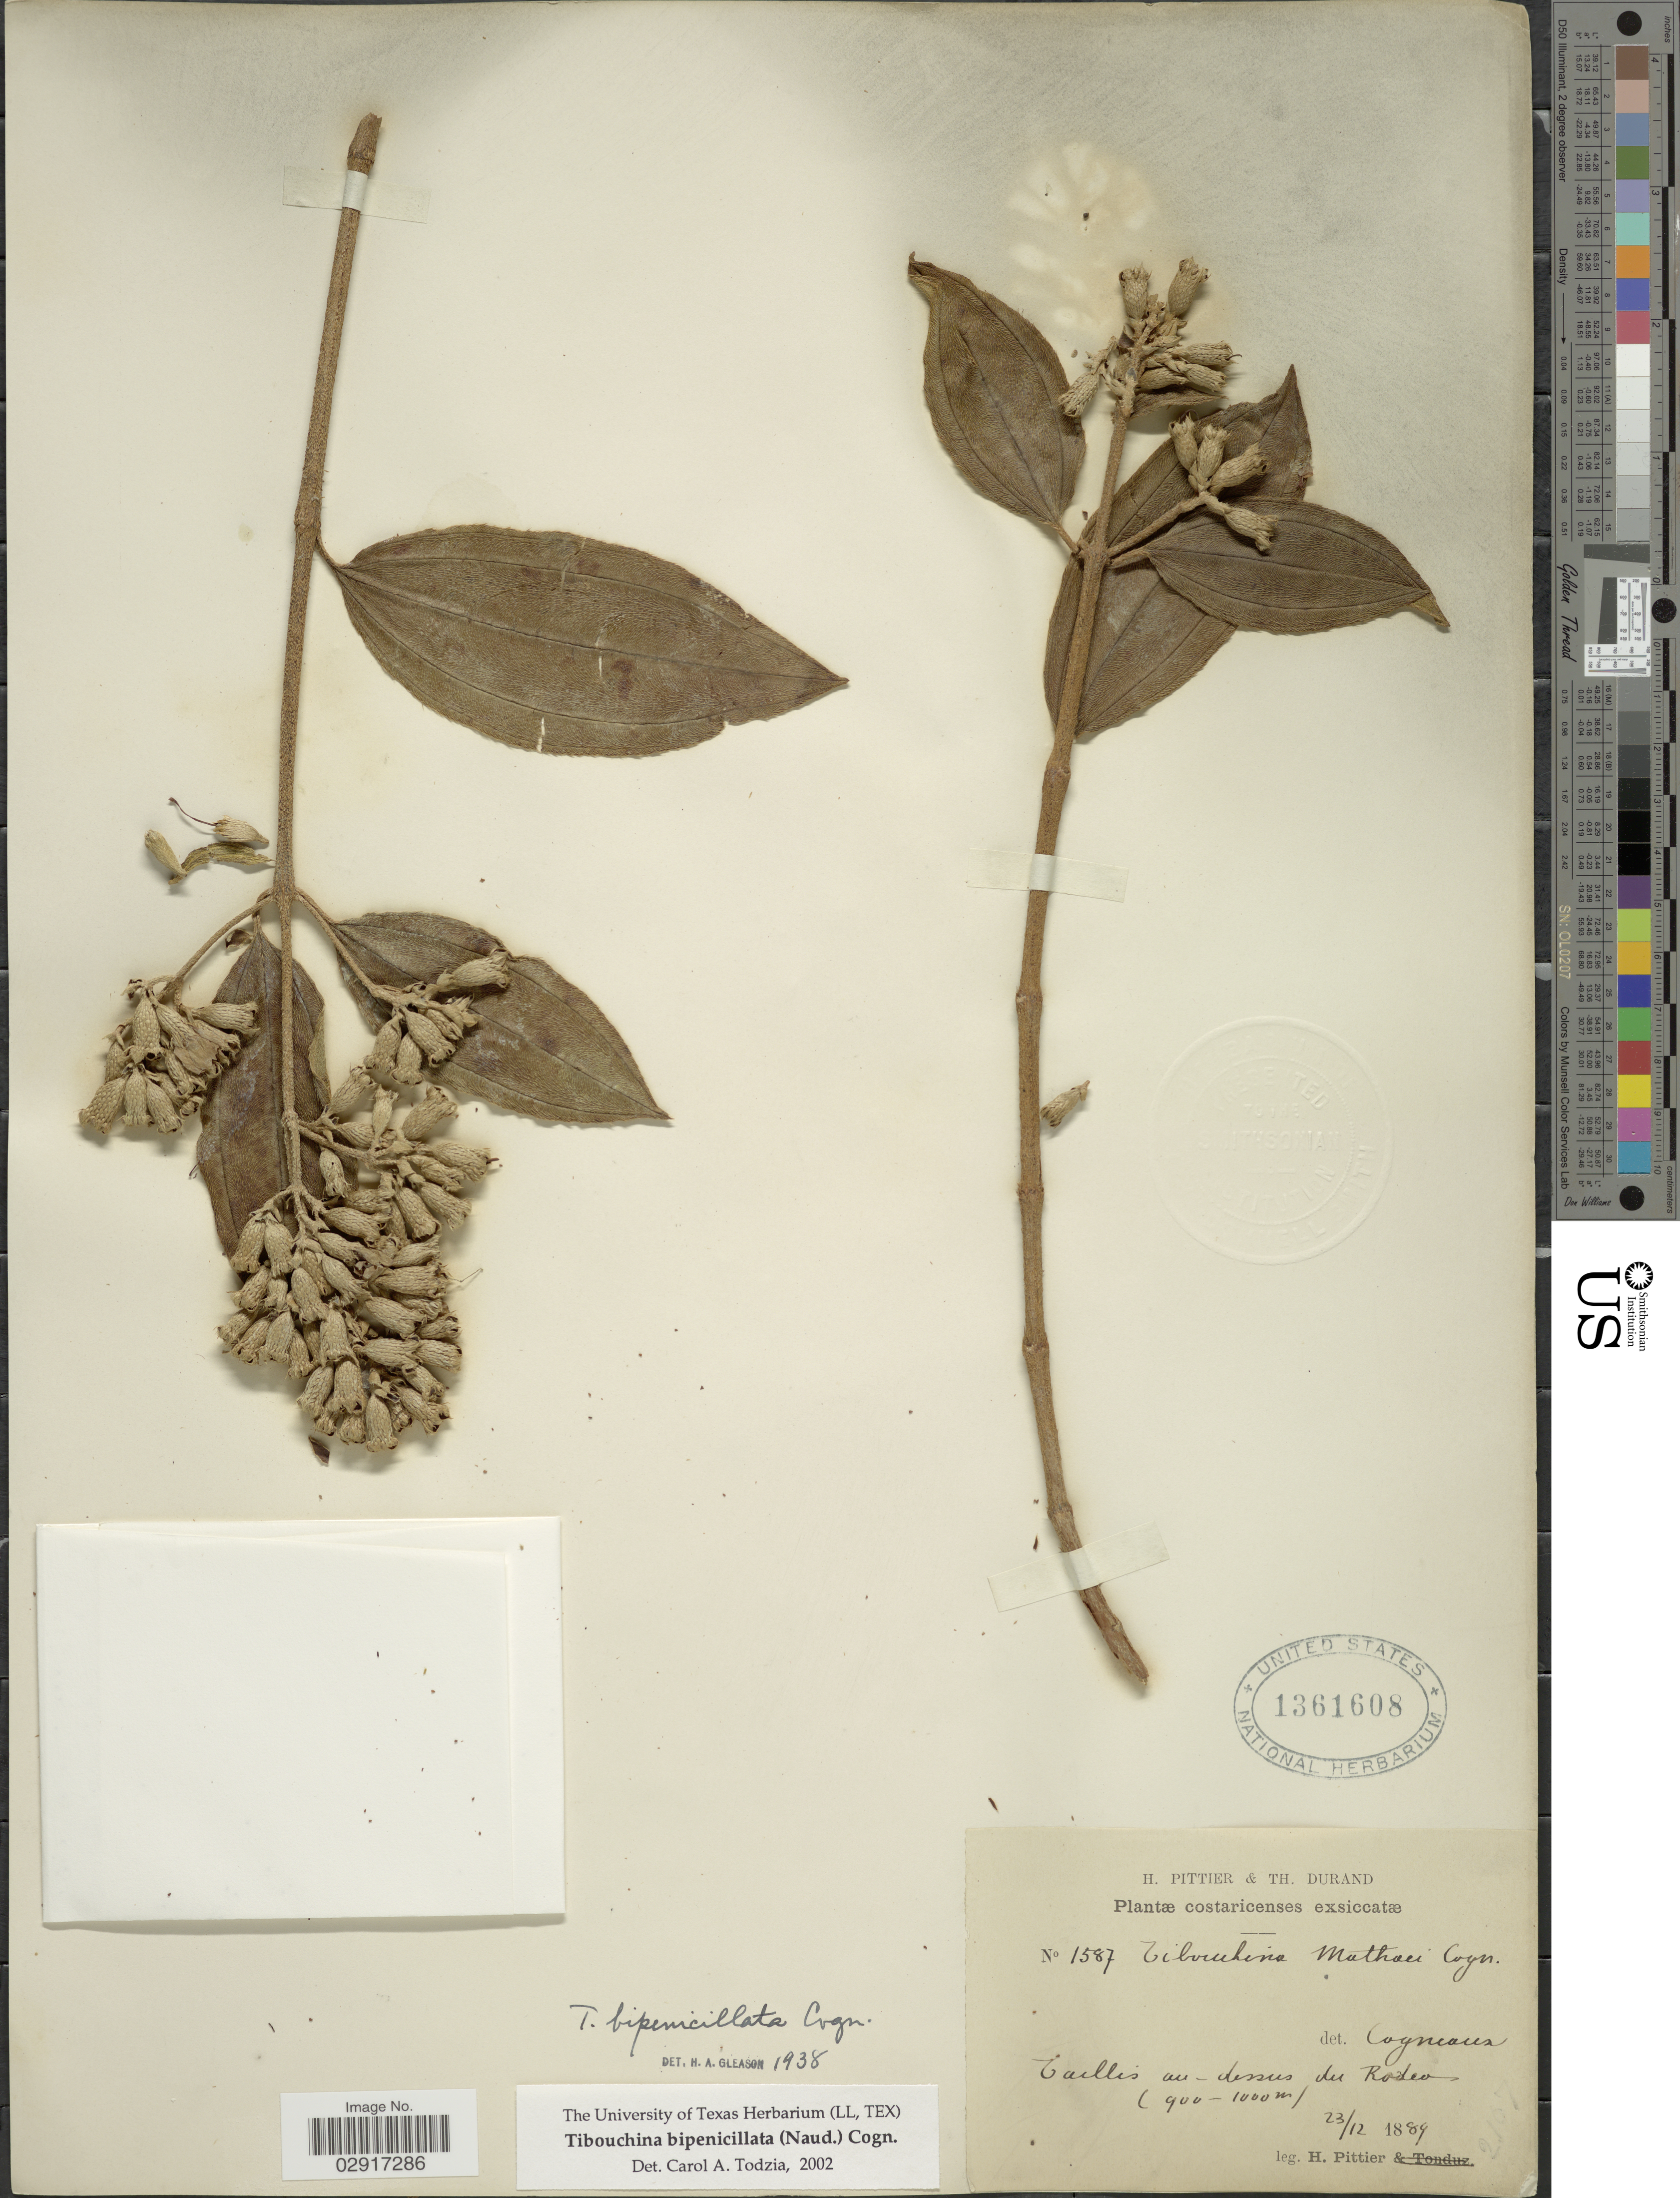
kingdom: Plantae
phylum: Tracheophyta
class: Magnoliopsida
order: Myrtales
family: Melastomataceae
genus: Tibouchina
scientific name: Tibouchina bipenicillata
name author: (Naudin) Cogn.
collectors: H. F. Pittier & T. Durand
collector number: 1587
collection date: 1889-12-23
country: Costa Rica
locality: Taillis au-dessus du Rodeo.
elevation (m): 900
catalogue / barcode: US 1361608